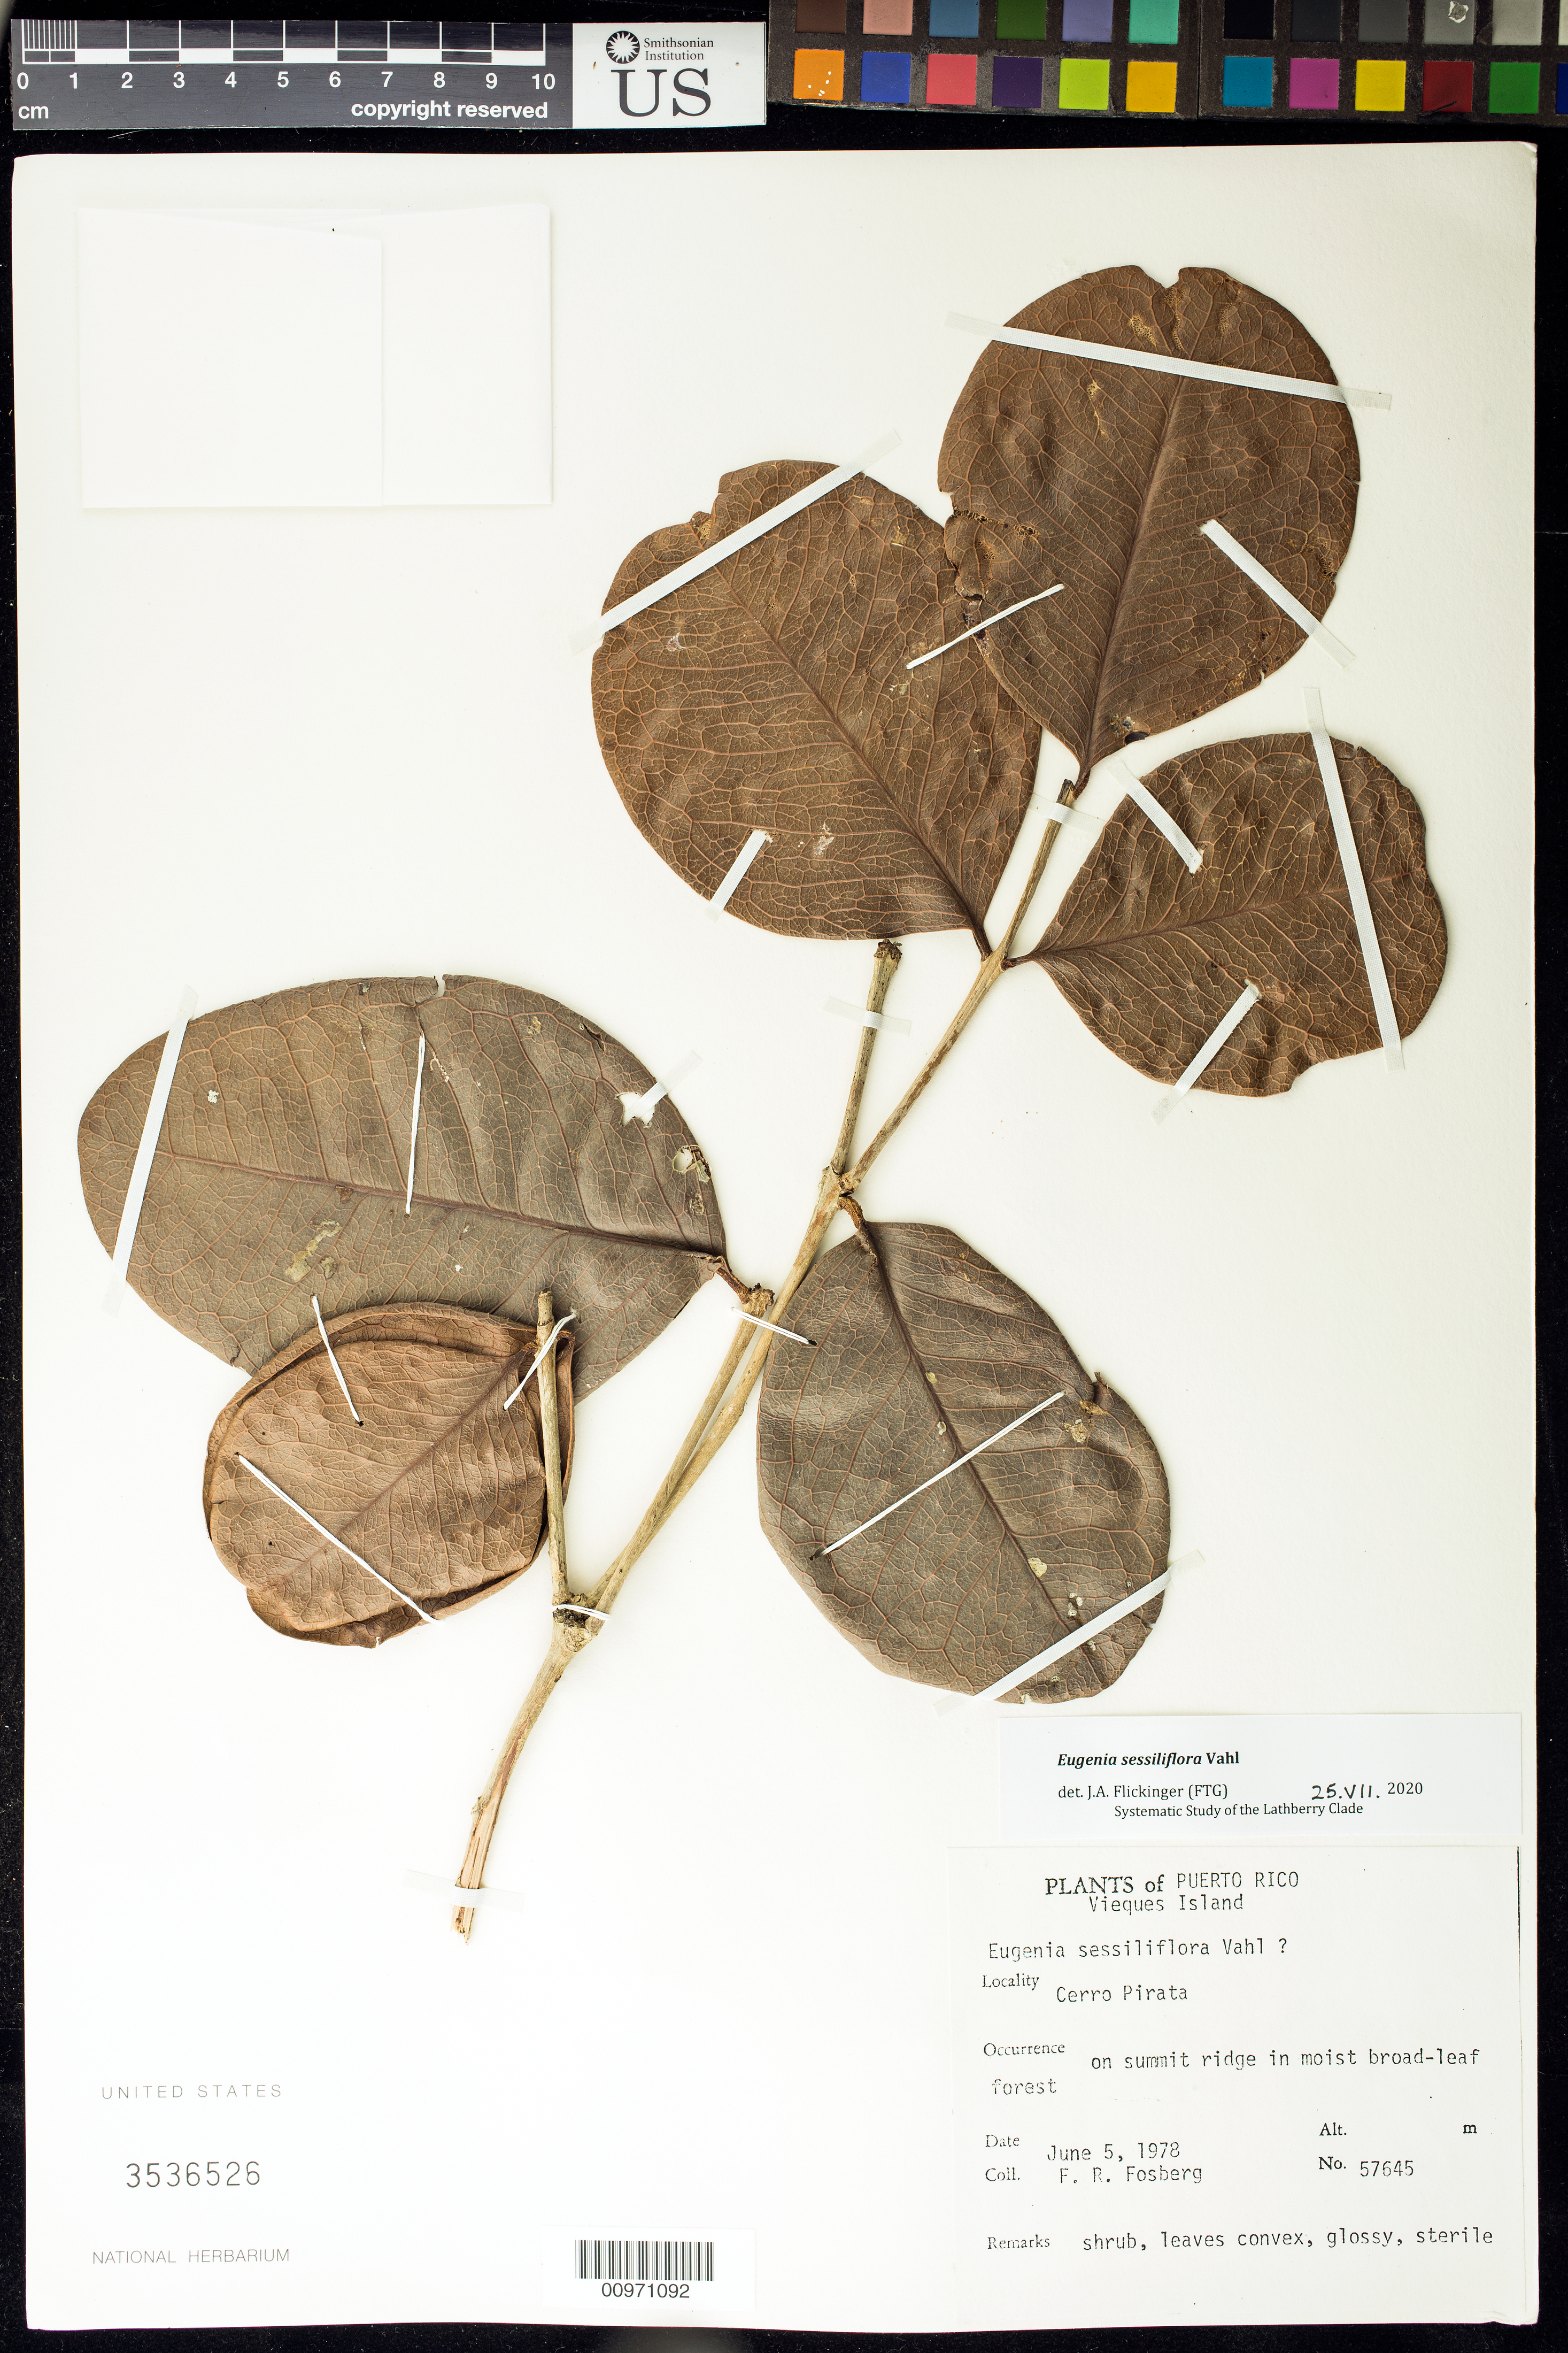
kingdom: Plantae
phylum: Tracheophyta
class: Magnoliopsida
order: Myrtales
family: Myrtaceae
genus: Eugenia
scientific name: Eugenia sessiliflora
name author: Vahl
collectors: F. R. Fosberg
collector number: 57645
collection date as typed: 05 Jun 1978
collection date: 1978-06-05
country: Puerto Rico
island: Vieques I.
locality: Cerro Pirata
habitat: On summit ridge in moist broadleaf forest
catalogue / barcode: US 3536526